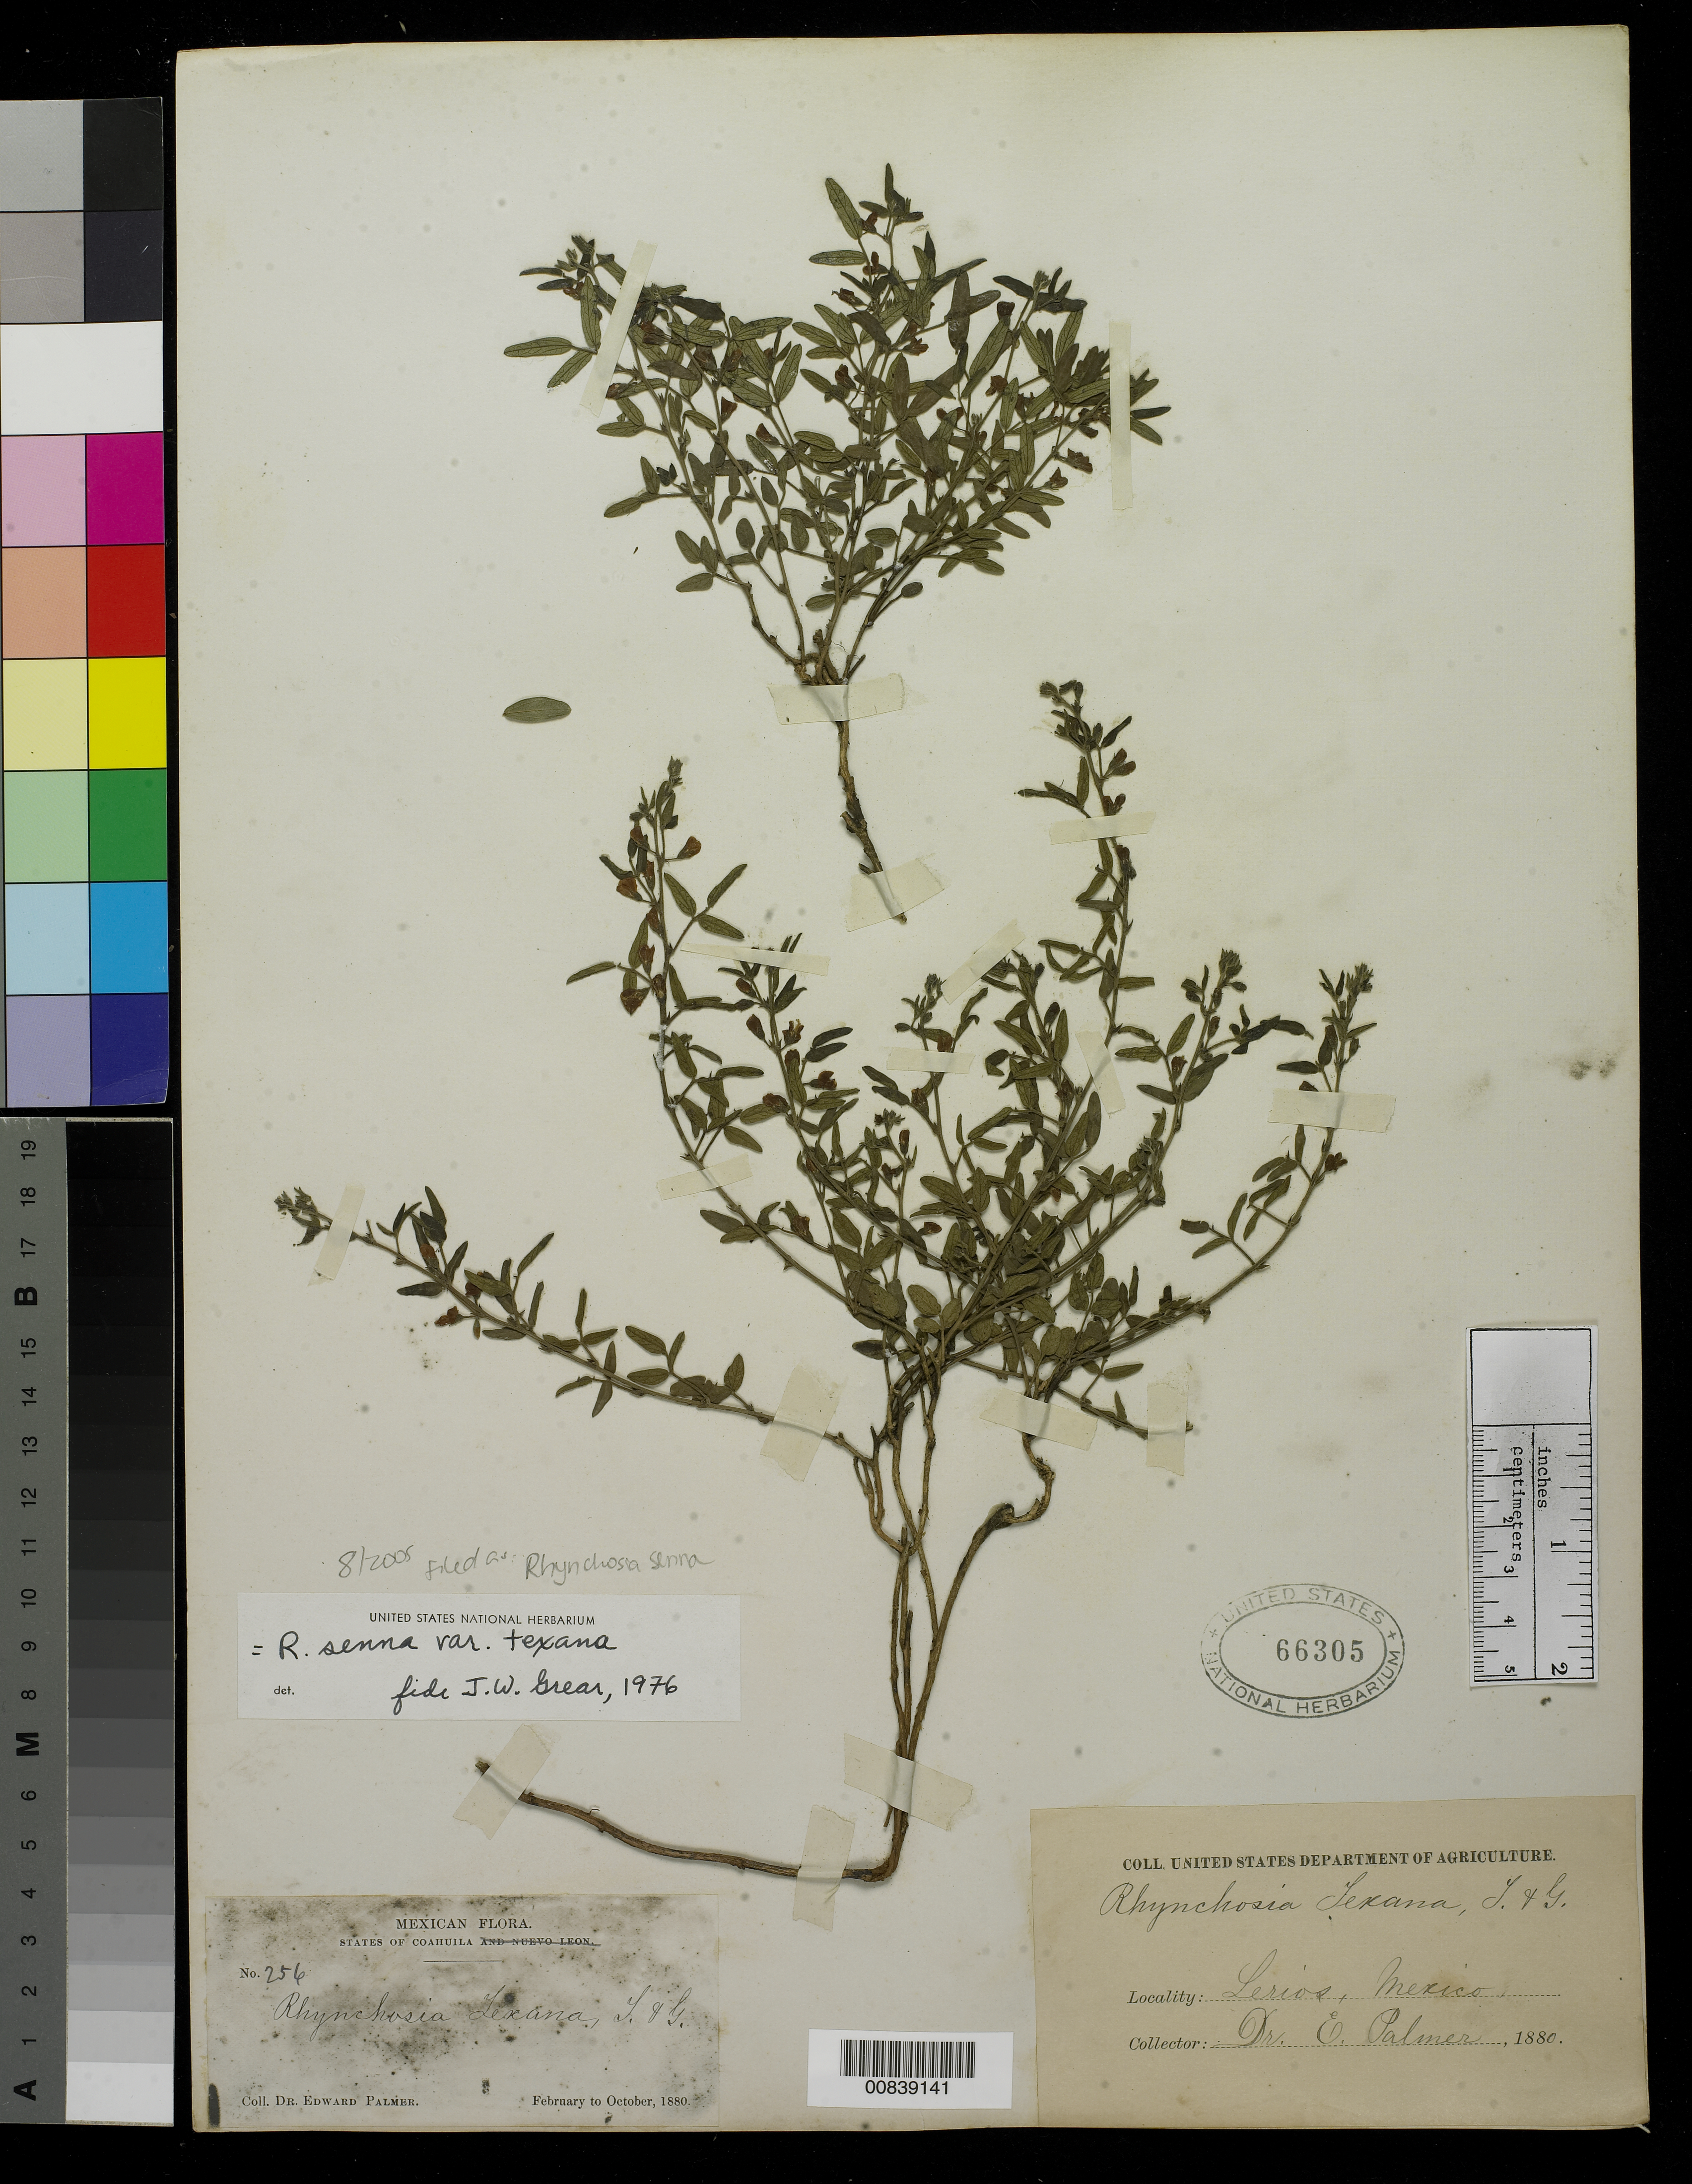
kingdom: Plantae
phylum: Tracheophyta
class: Magnoliopsida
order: Fabales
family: Fabaceae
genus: Rhynchosia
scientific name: Rhynchosia senna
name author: Gillies ex Hook.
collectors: E. Palmer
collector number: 256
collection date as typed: Feb 1880 to -- Oct 1880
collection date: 1880-02/1880-10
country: Mexico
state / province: Coahuila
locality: Lerios, Coahuila.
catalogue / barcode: US 66305